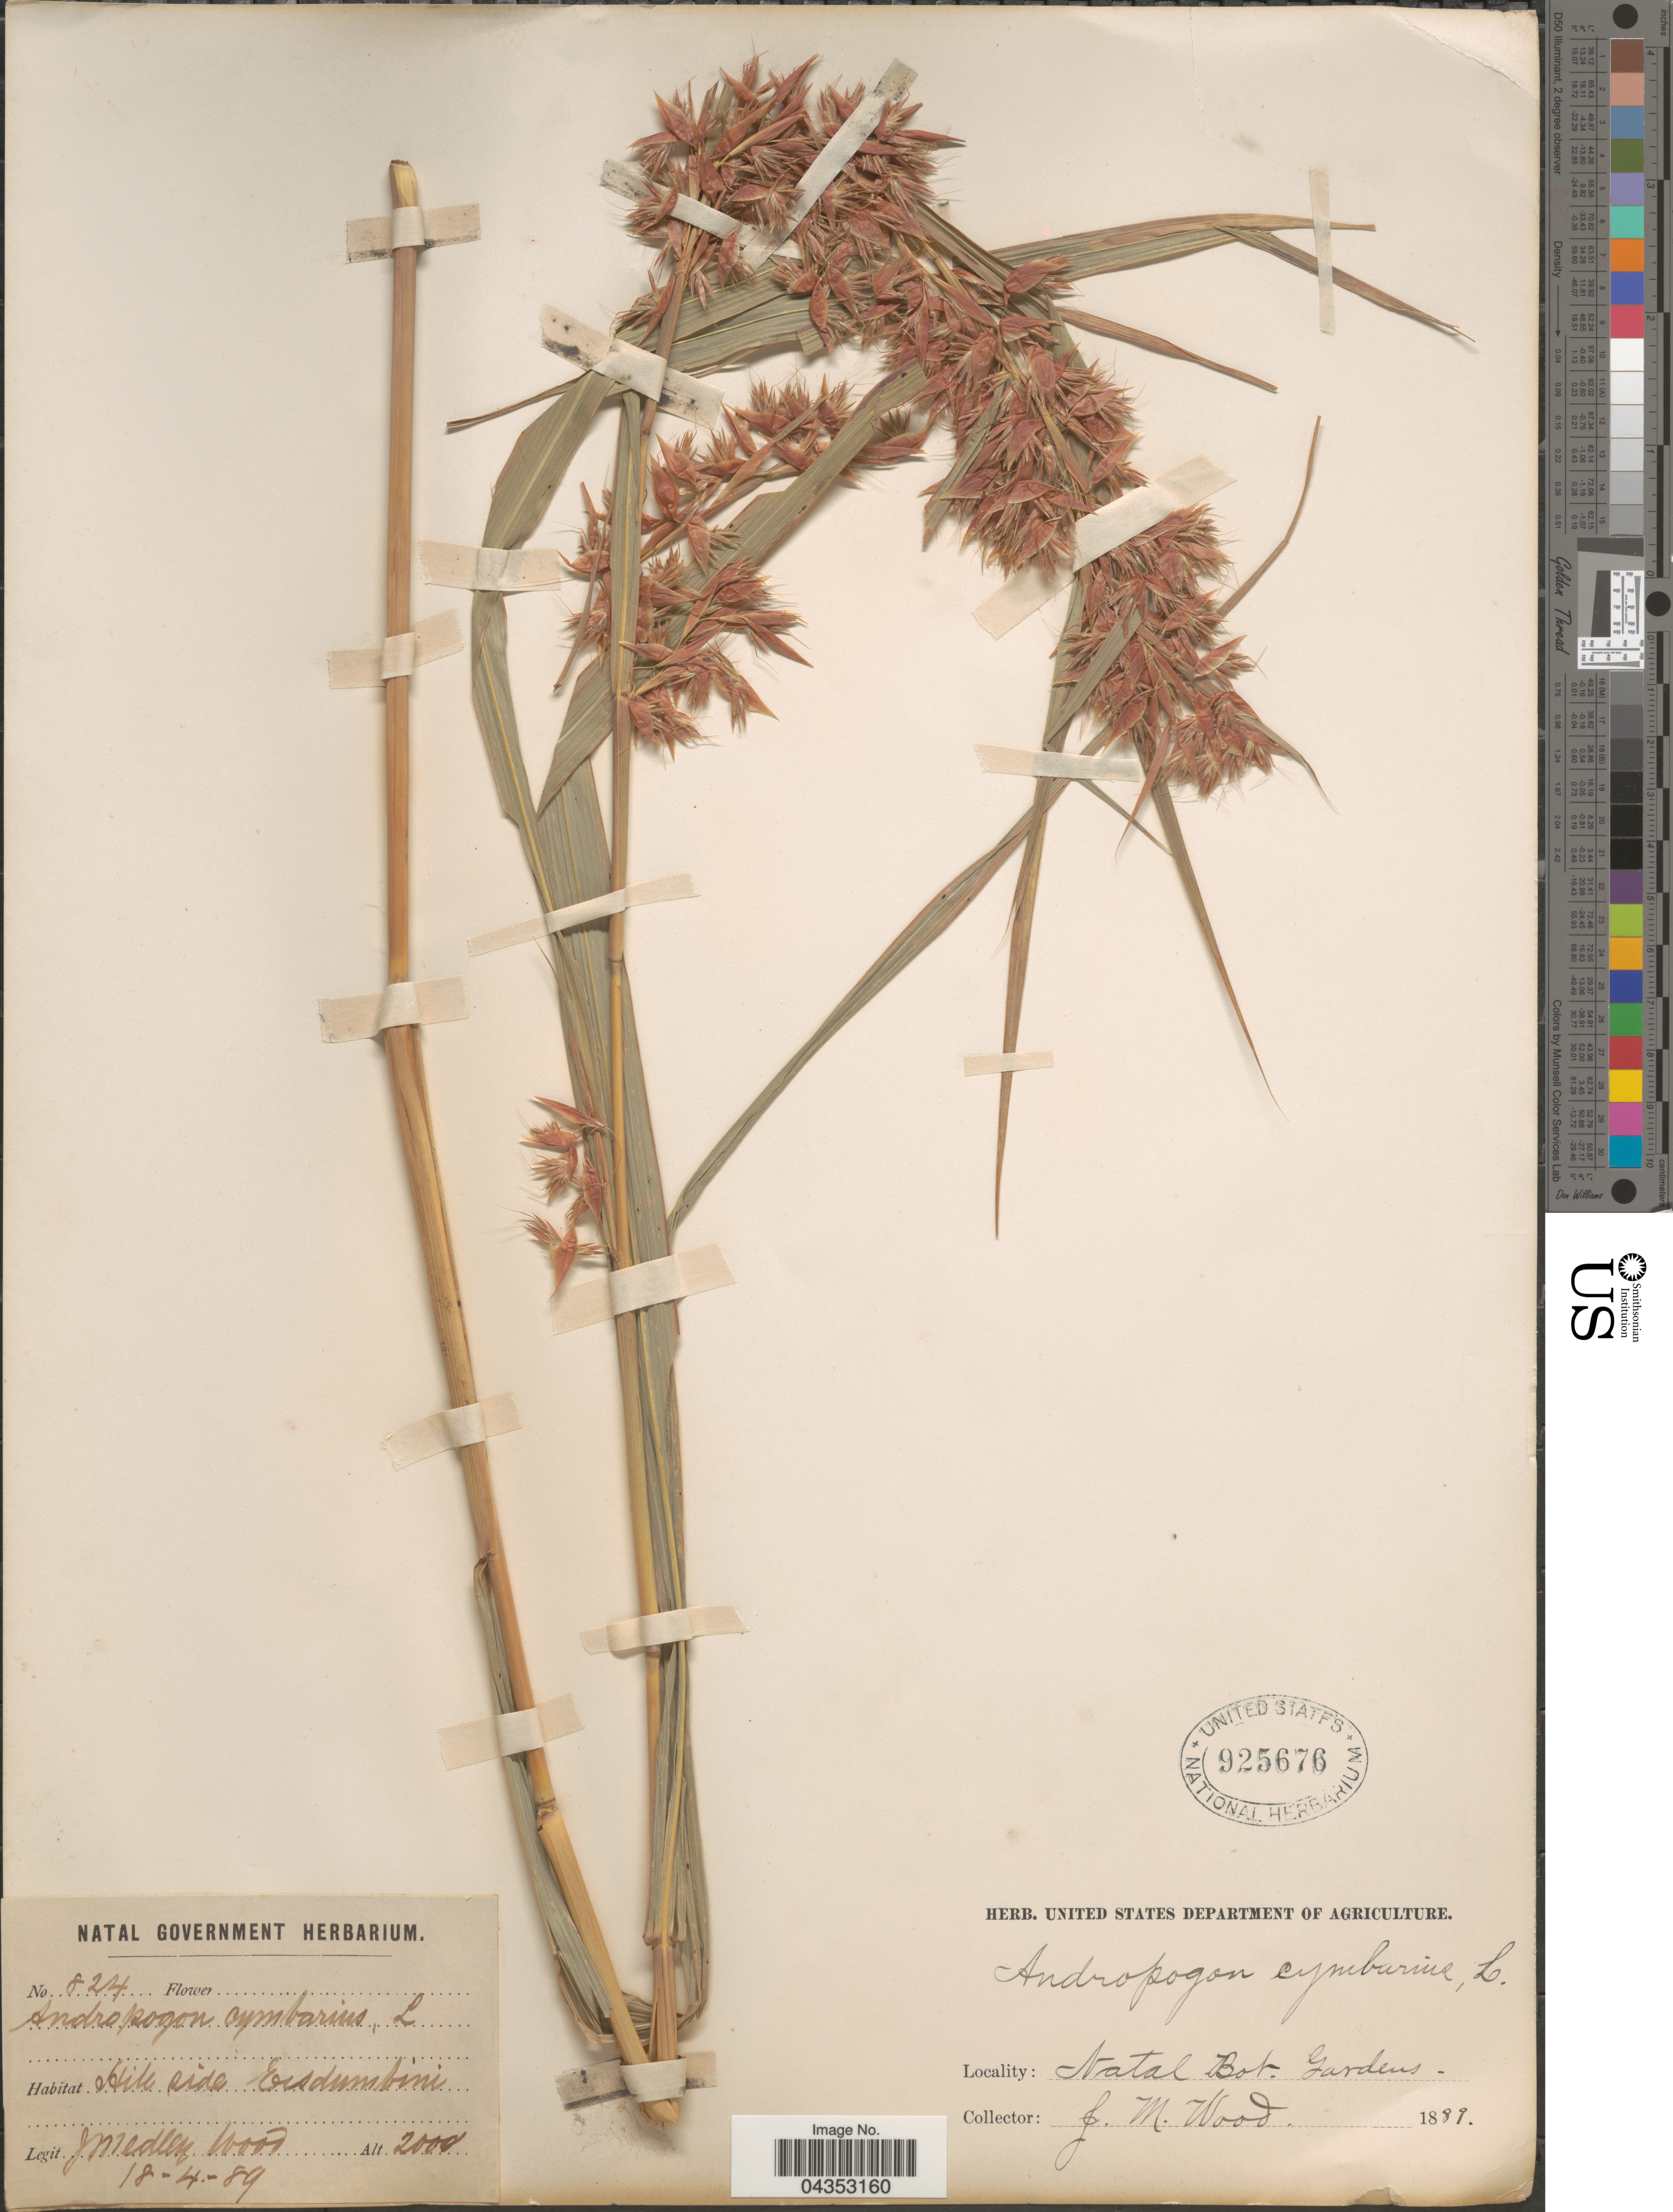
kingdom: Plantae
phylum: Tracheophyta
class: Liliopsida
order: Poales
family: Poaceae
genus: Hyparrhenia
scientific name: Hyparrhenia cymbaria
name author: (L.) Stapf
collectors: J. M. Wood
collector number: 824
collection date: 1889-04-18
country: South Africa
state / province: KwaZulu-Natal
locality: Hill side Esidumbini. Natal Bot. Gardens.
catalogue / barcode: US 925676